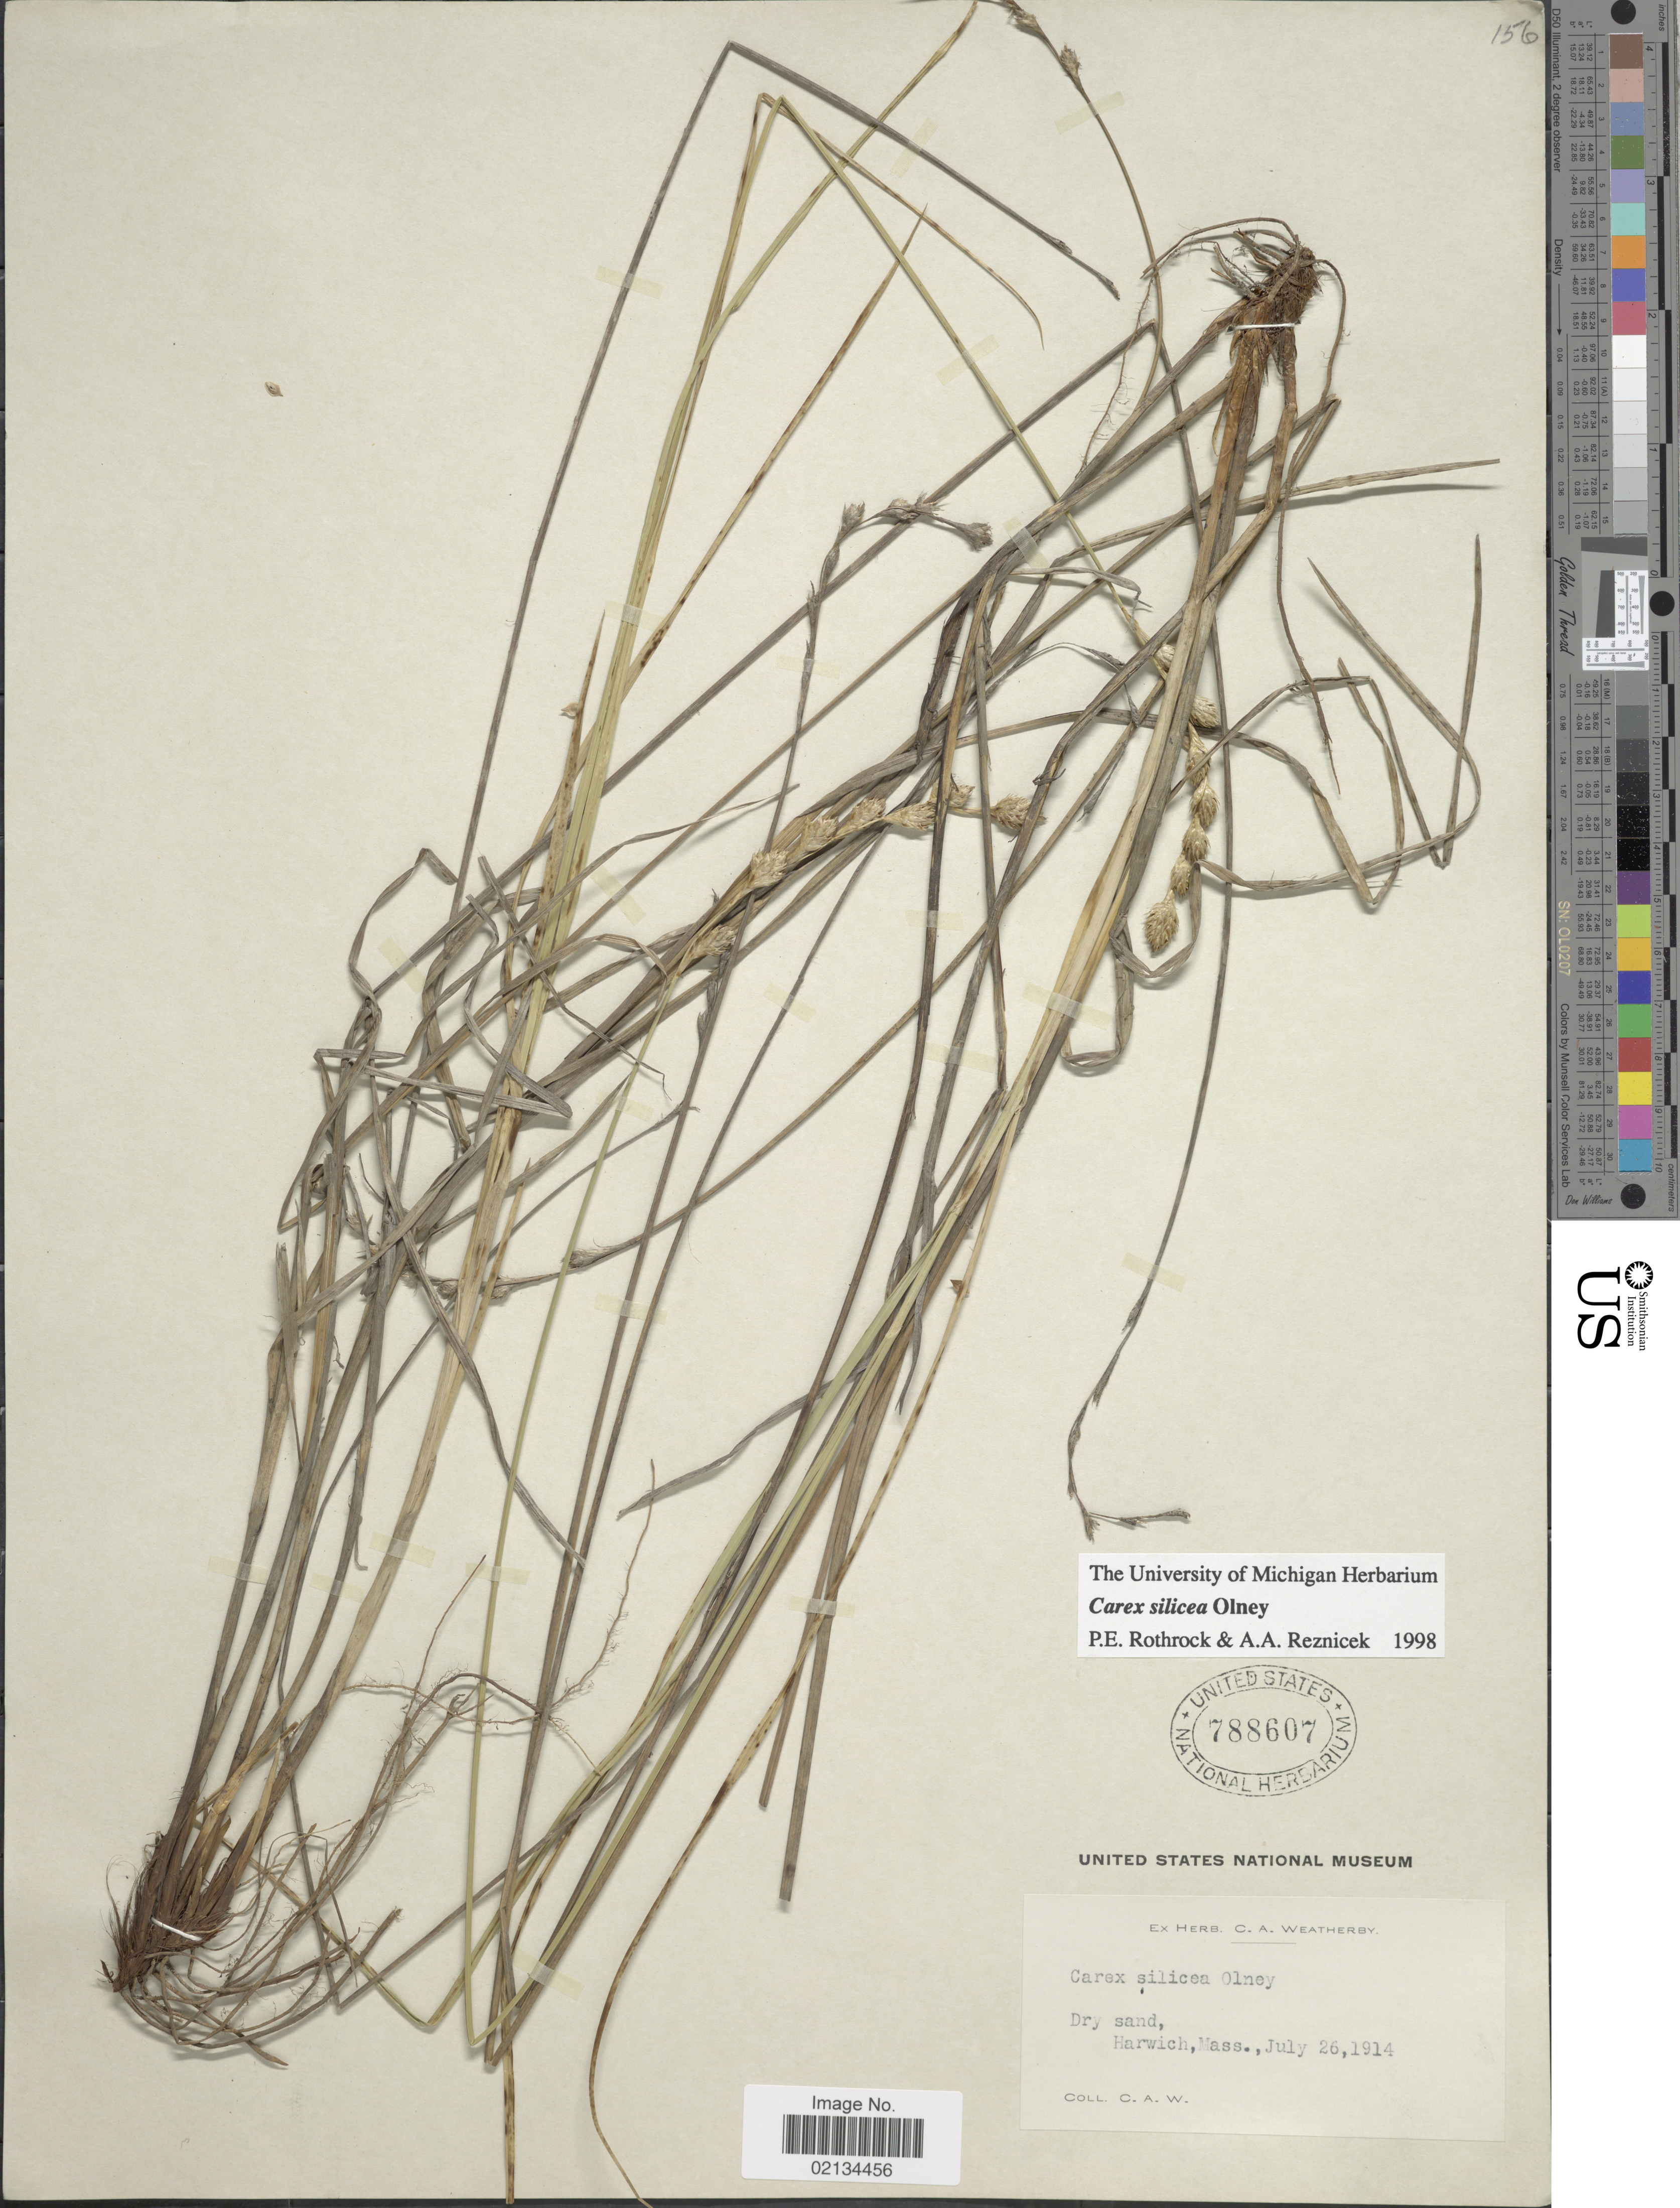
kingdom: Plantae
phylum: Tracheophyta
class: Liliopsida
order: Poales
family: Cyperaceae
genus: Carex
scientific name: Carex silicea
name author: Olney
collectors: C. A. Weatherby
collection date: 1914-07-26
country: United States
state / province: Massachusetts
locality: Harwich.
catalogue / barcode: US 788607